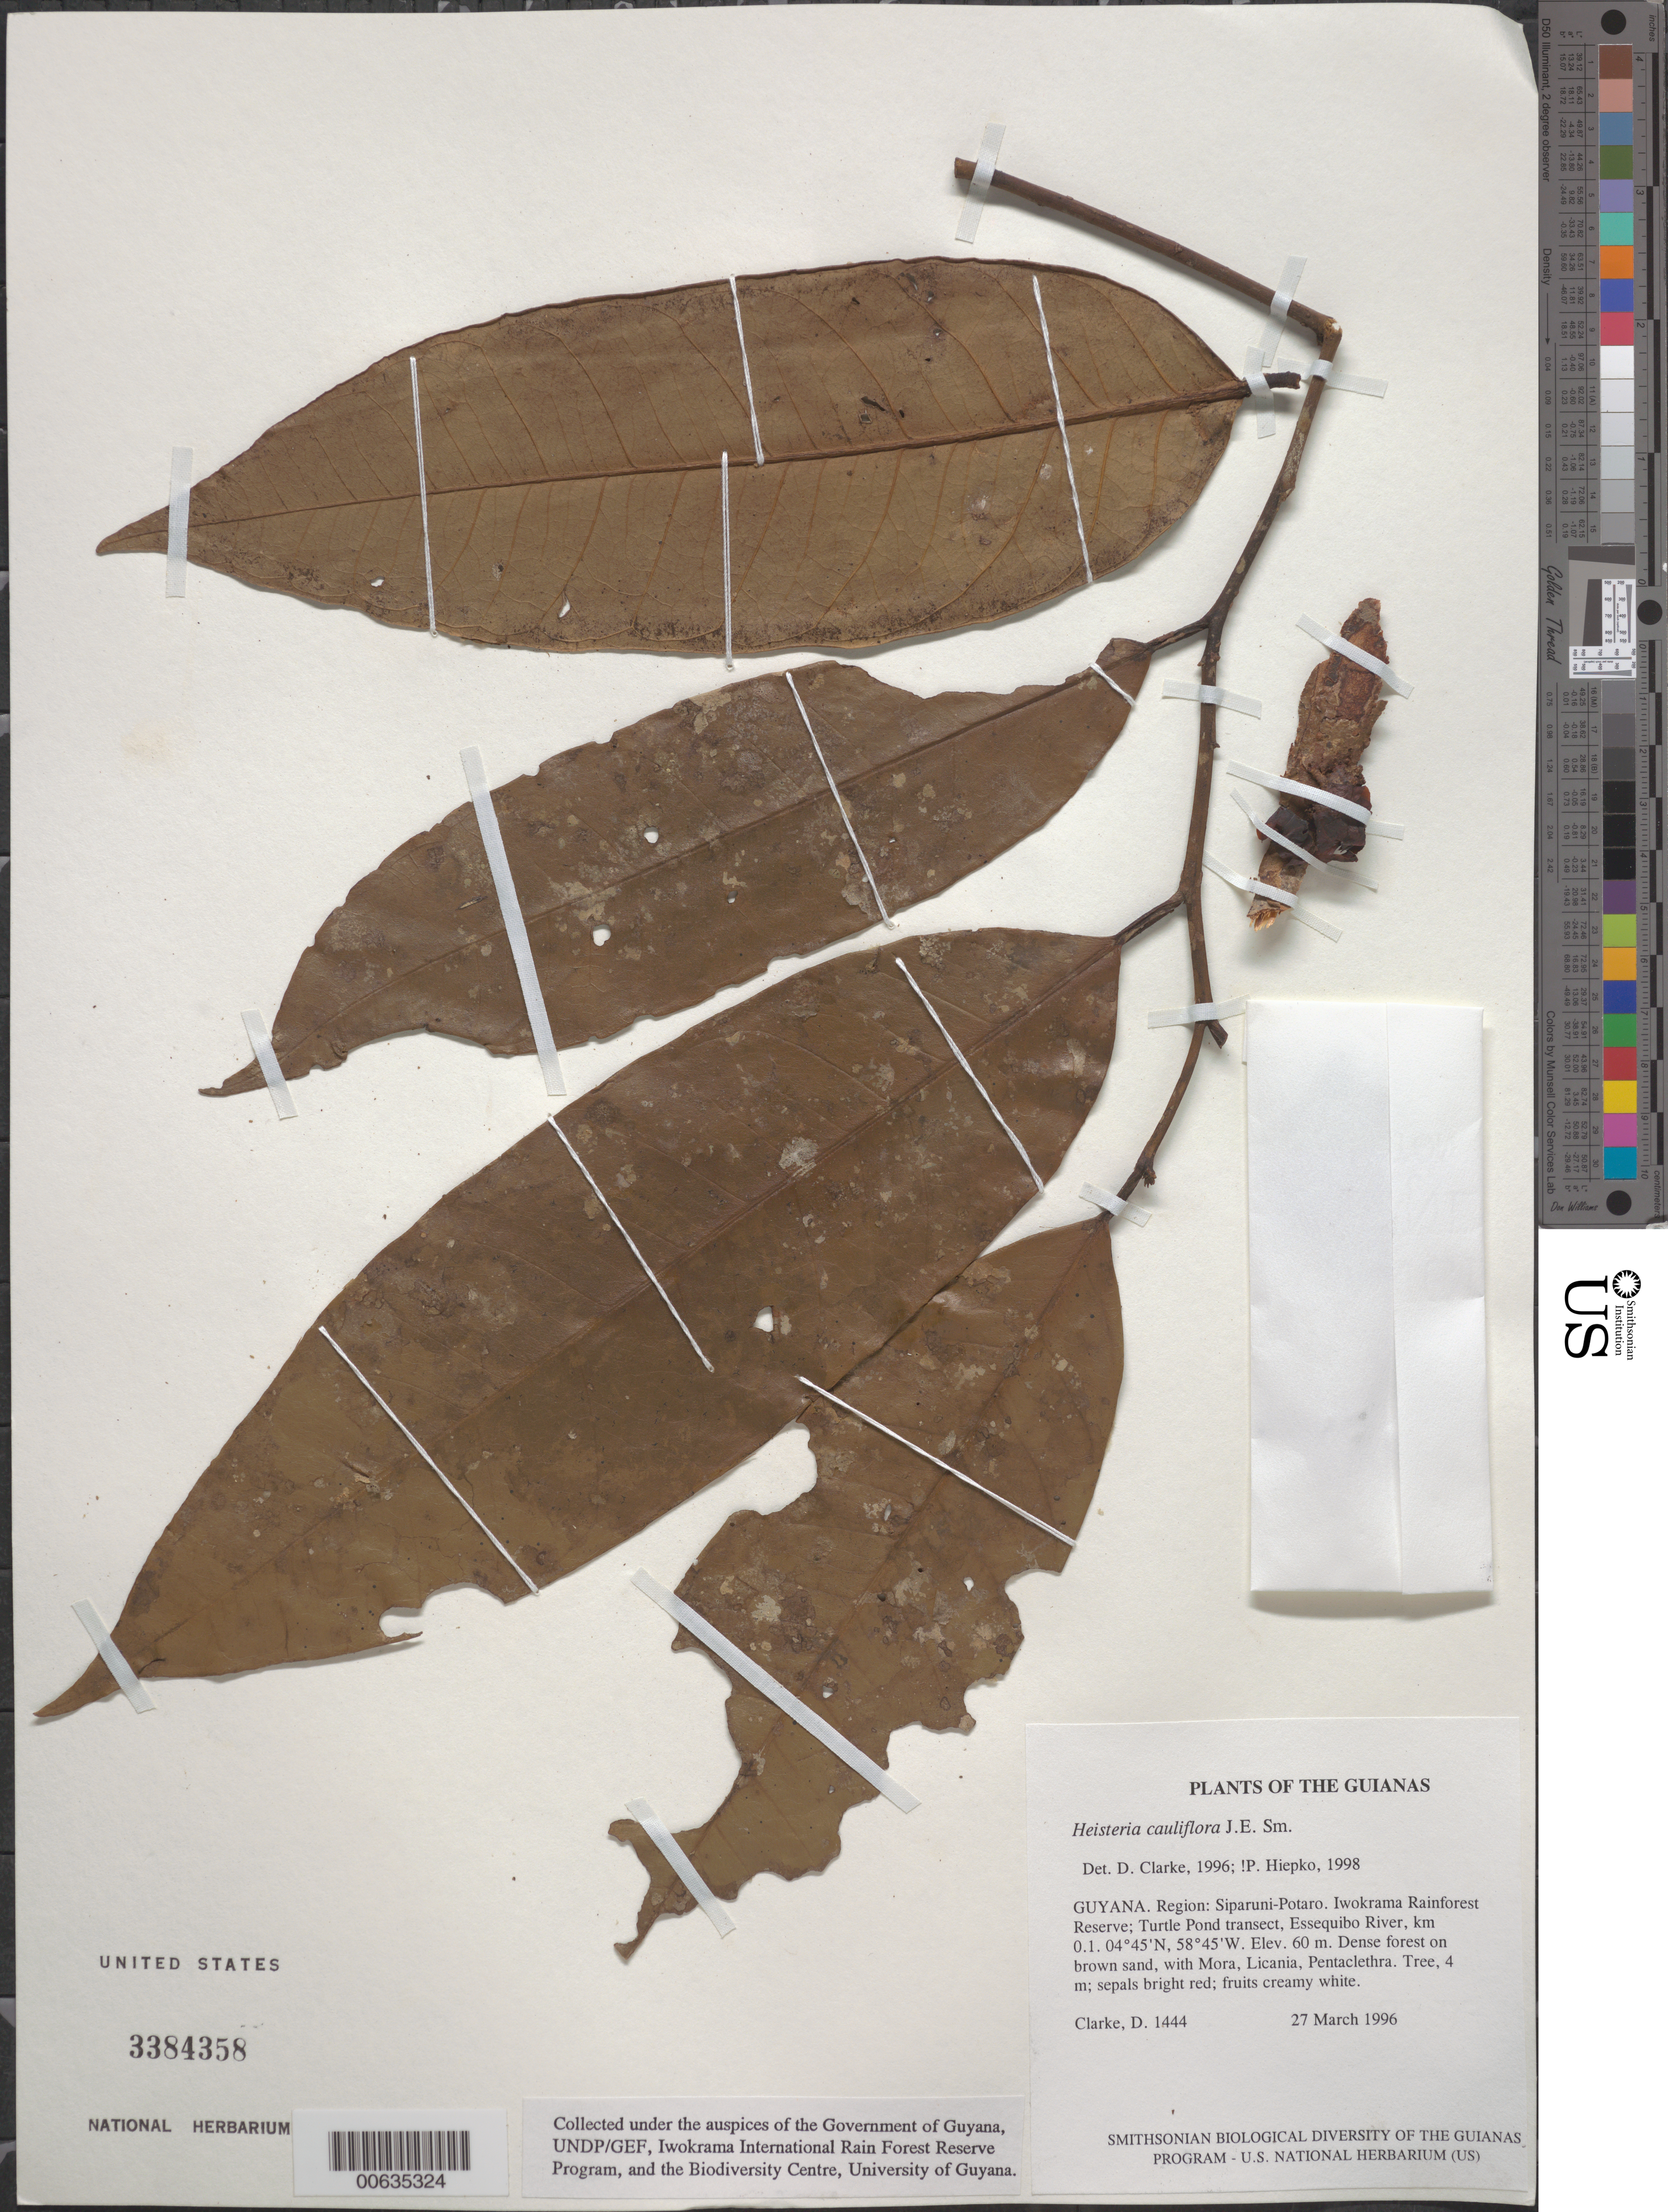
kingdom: Plantae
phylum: Tracheophyta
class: Magnoliopsida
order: Santalales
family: Erythropalaceae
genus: Heisteria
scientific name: Heisteria cauliflora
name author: Sm.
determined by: Hiepko, P. H.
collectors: H. D. Clarke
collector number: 1444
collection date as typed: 27 March 1996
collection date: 1996-03-27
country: Guyana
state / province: Potaro-Siparuni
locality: Iwokrama Rainforest Reserve; Turtle Pond transect, Essequibo River, km 0.1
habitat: Dense forest on brown sand, with Mora, Licania, Pentaclethra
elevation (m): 60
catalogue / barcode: US 3384358